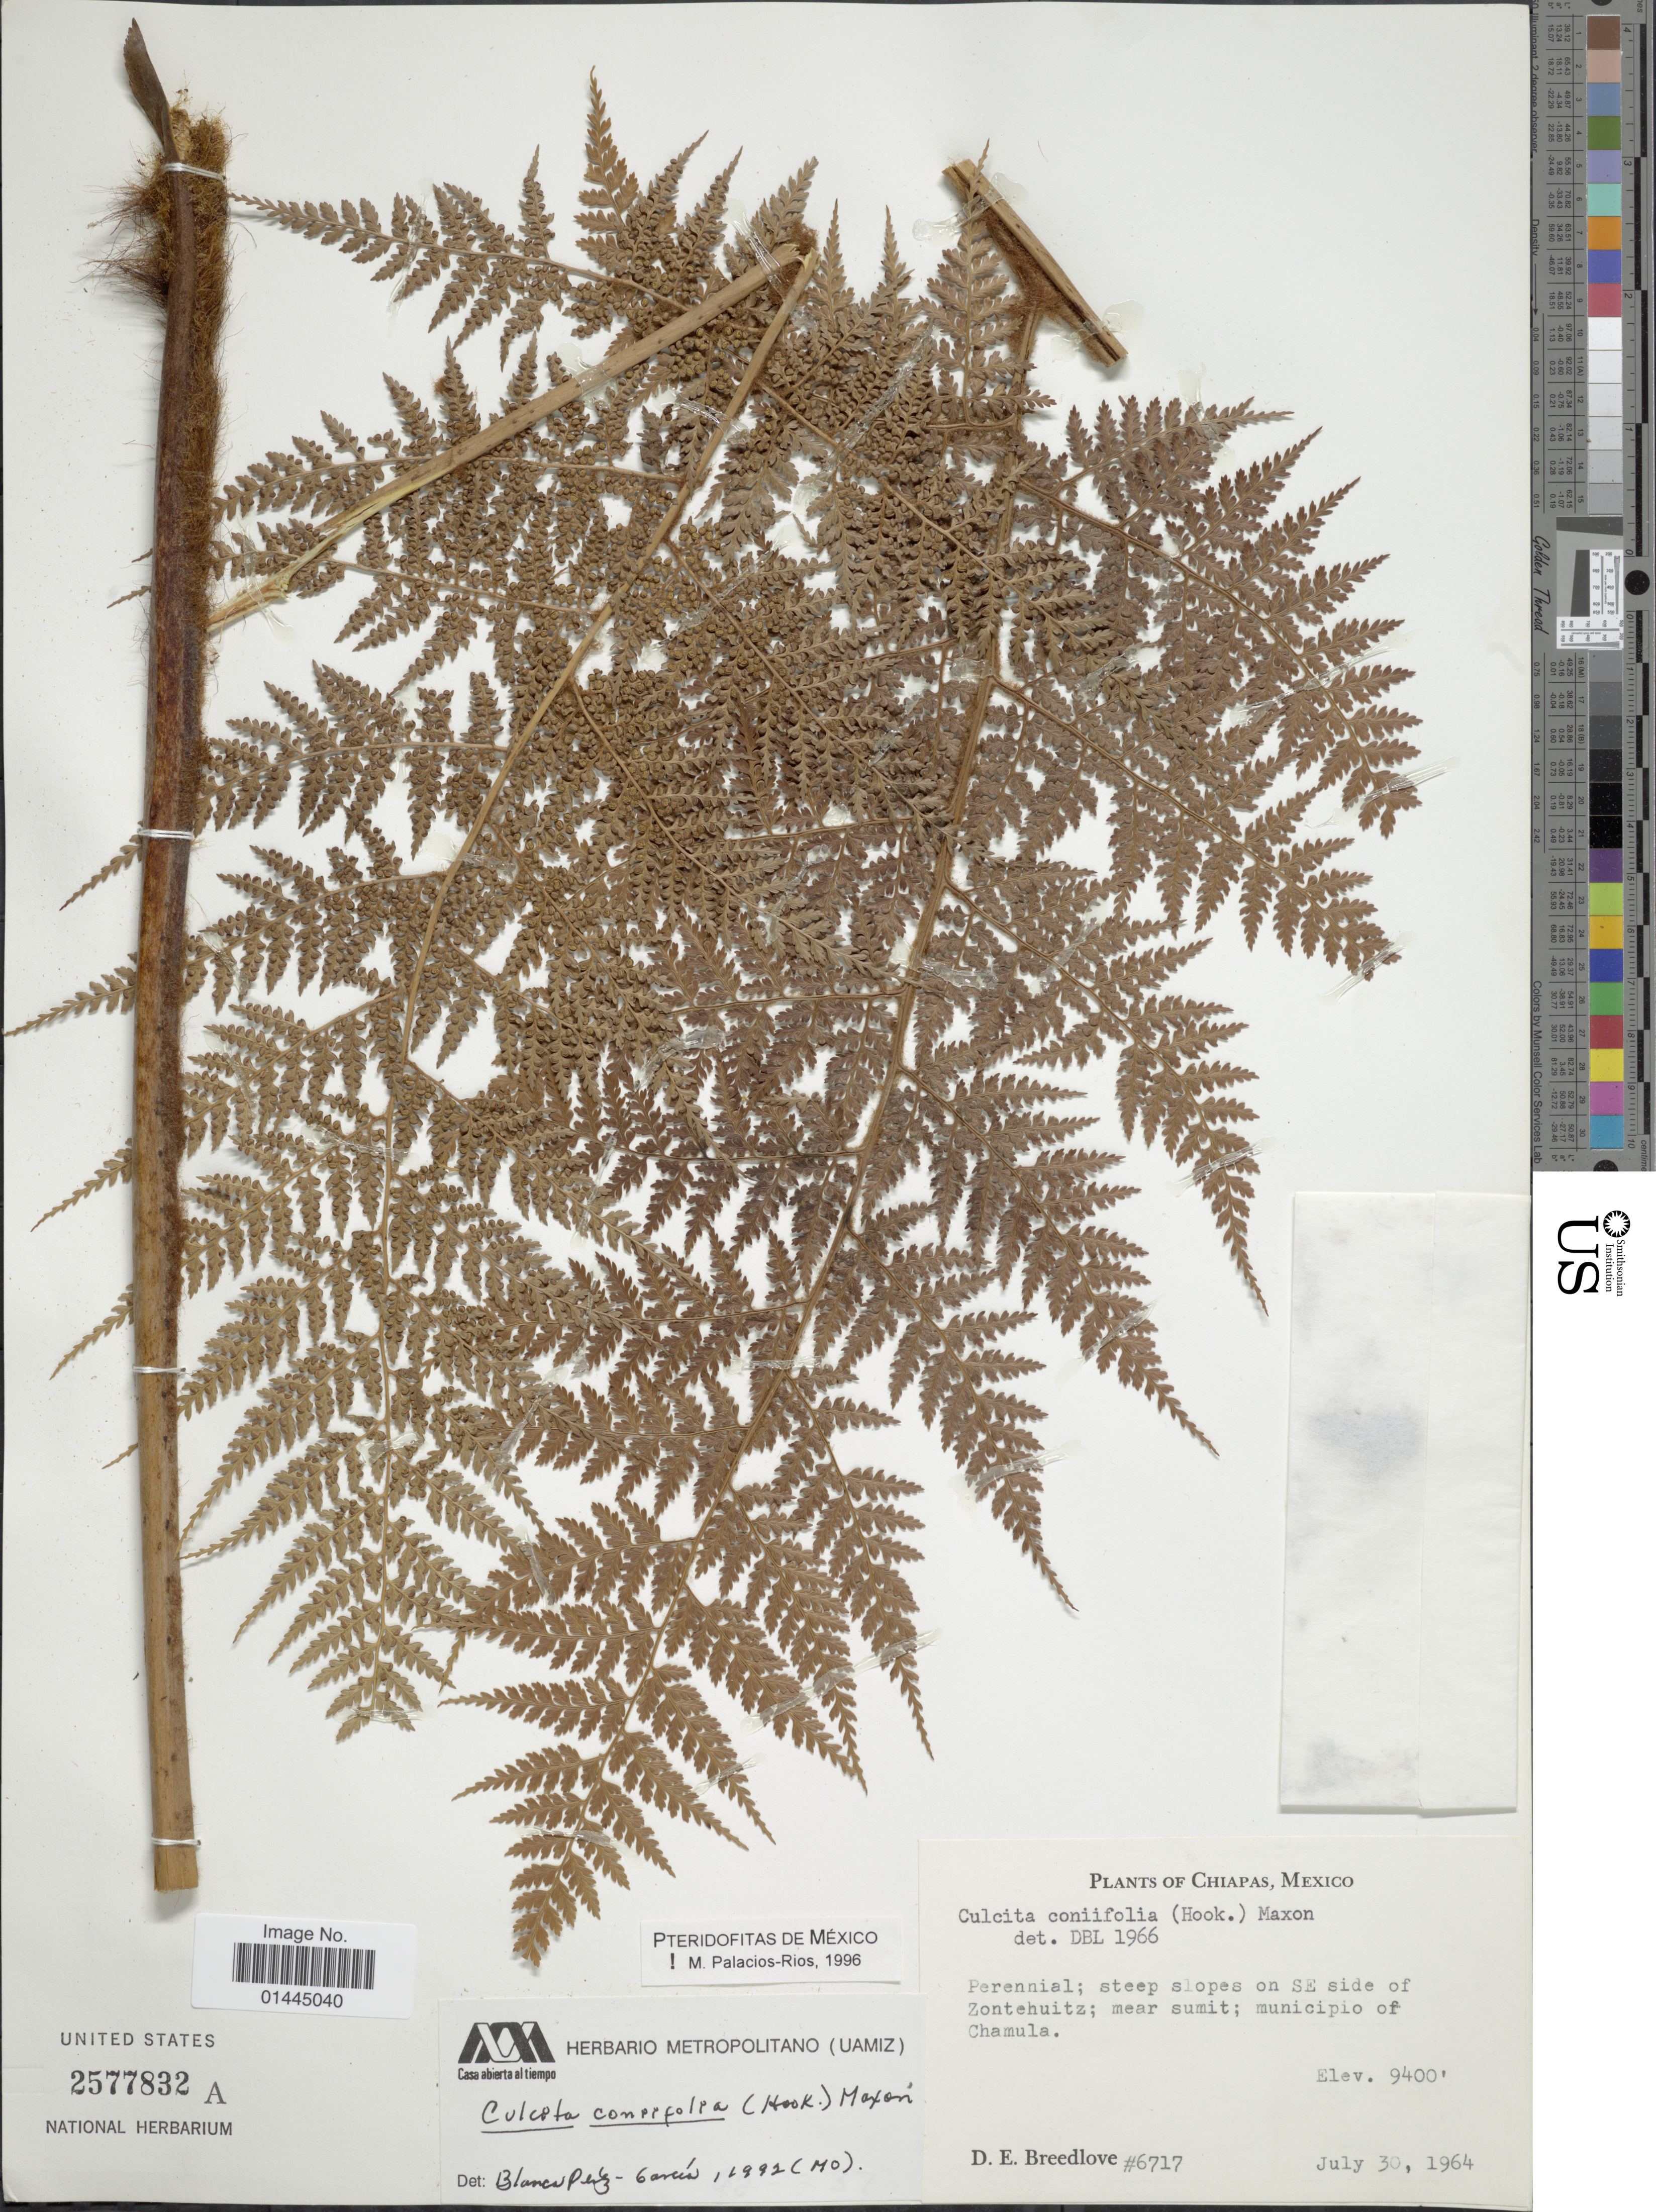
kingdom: Plantae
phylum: Tracheophyta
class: Polypodiopsida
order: Cyatheales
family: Culcitaceae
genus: Culcita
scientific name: Culcita coniifolia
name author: (Hook.) Maxon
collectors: D. E. Breedlove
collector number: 6717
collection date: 1964-07-30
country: Mexico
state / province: Chiapas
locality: SE side of Zontehuitz; near summit; municipio of Chamula.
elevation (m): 2865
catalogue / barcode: US 2577832A